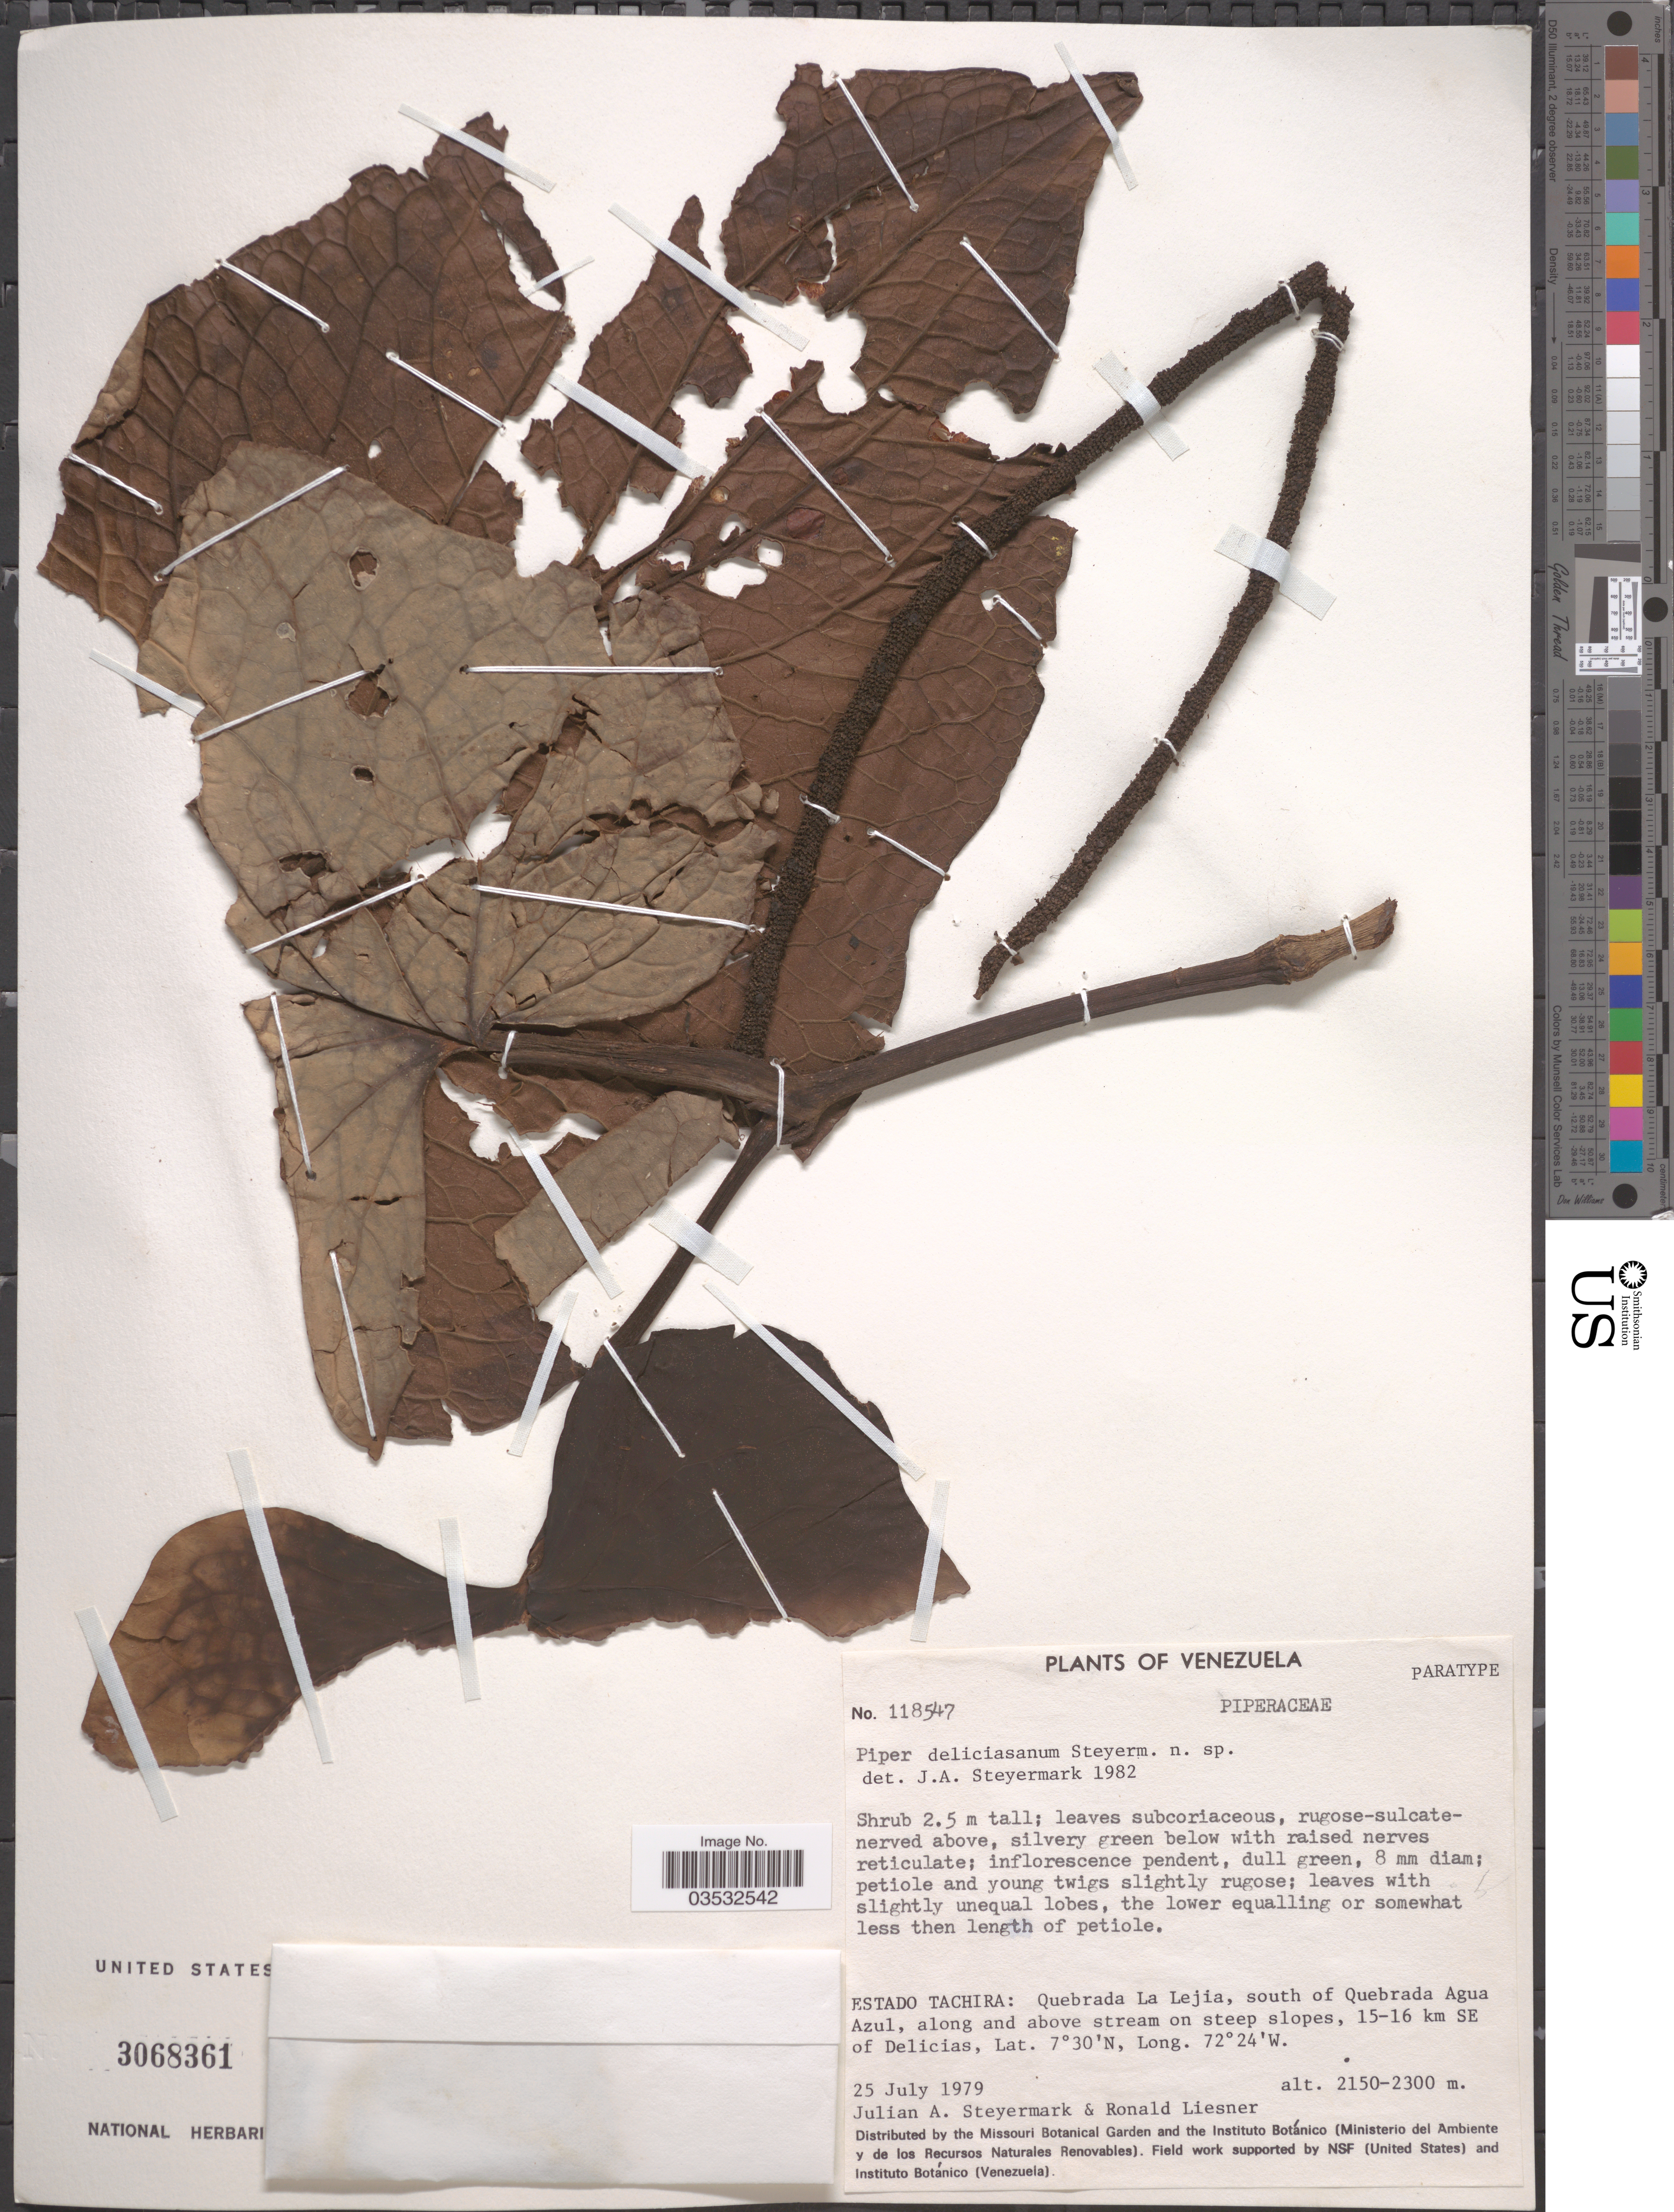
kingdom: Plantae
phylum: Tracheophyta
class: Magnoliopsida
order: Piperales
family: Piperaceae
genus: Piper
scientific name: Piper deliciasanum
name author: Steyerm.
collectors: J. Steyermark & R. L. Liesner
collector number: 118547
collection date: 1979-07-25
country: Venezuela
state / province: Tachira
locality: Quebrada La Lejia, south of Quebrada Agua Azul, along and above stream on steep slopes, 15-16 km SE of Delicias.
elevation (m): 2150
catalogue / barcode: US 3068361